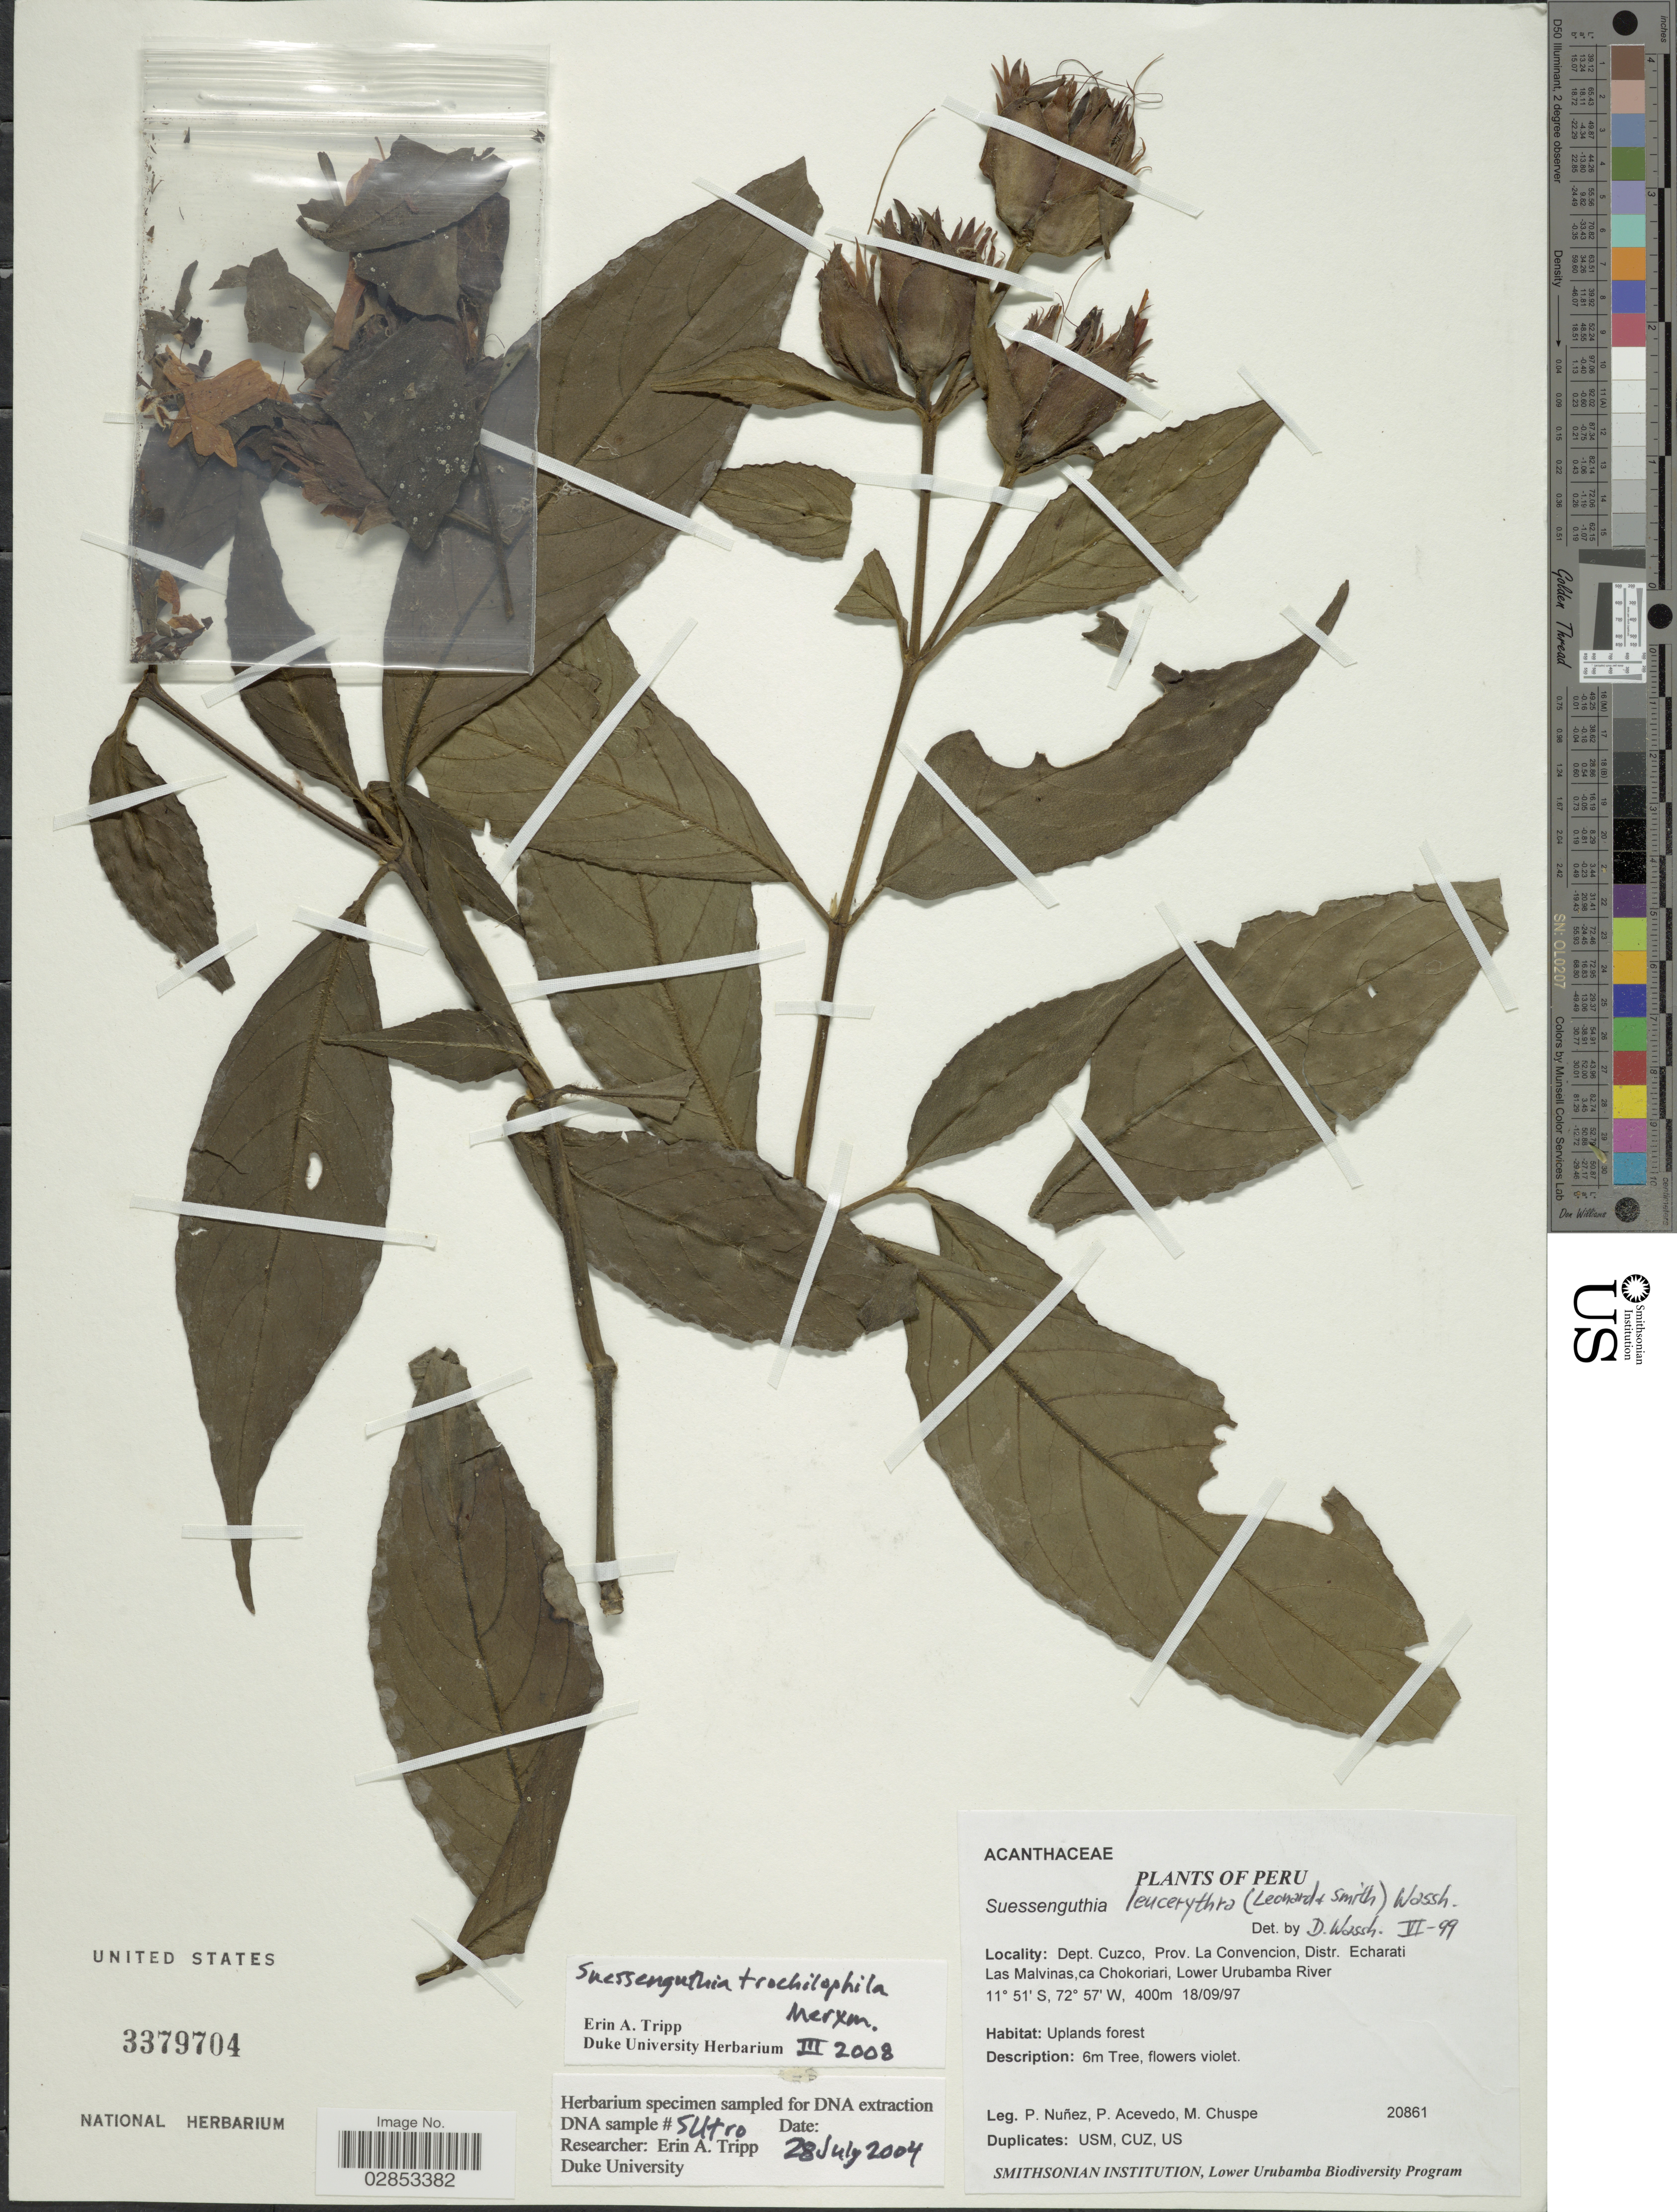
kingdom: Plantae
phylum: Tracheophyta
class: Magnoliopsida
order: Lamiales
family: Acanthaceae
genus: Suessenguthia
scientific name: Suessenguthia trochilophila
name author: Merxm.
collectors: P. Nuñez V., P. Acevedo-Rodr. & M. Chuspe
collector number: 20861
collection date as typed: Transcribed d/m/y: 18/9/97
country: Peru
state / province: Cusco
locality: Dept. Cuzco, Prov. La Convencion, Distr. Echarati Las Malvinas, ca Chokoriari, Lower Urubamba River.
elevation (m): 400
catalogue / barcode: US 3379704